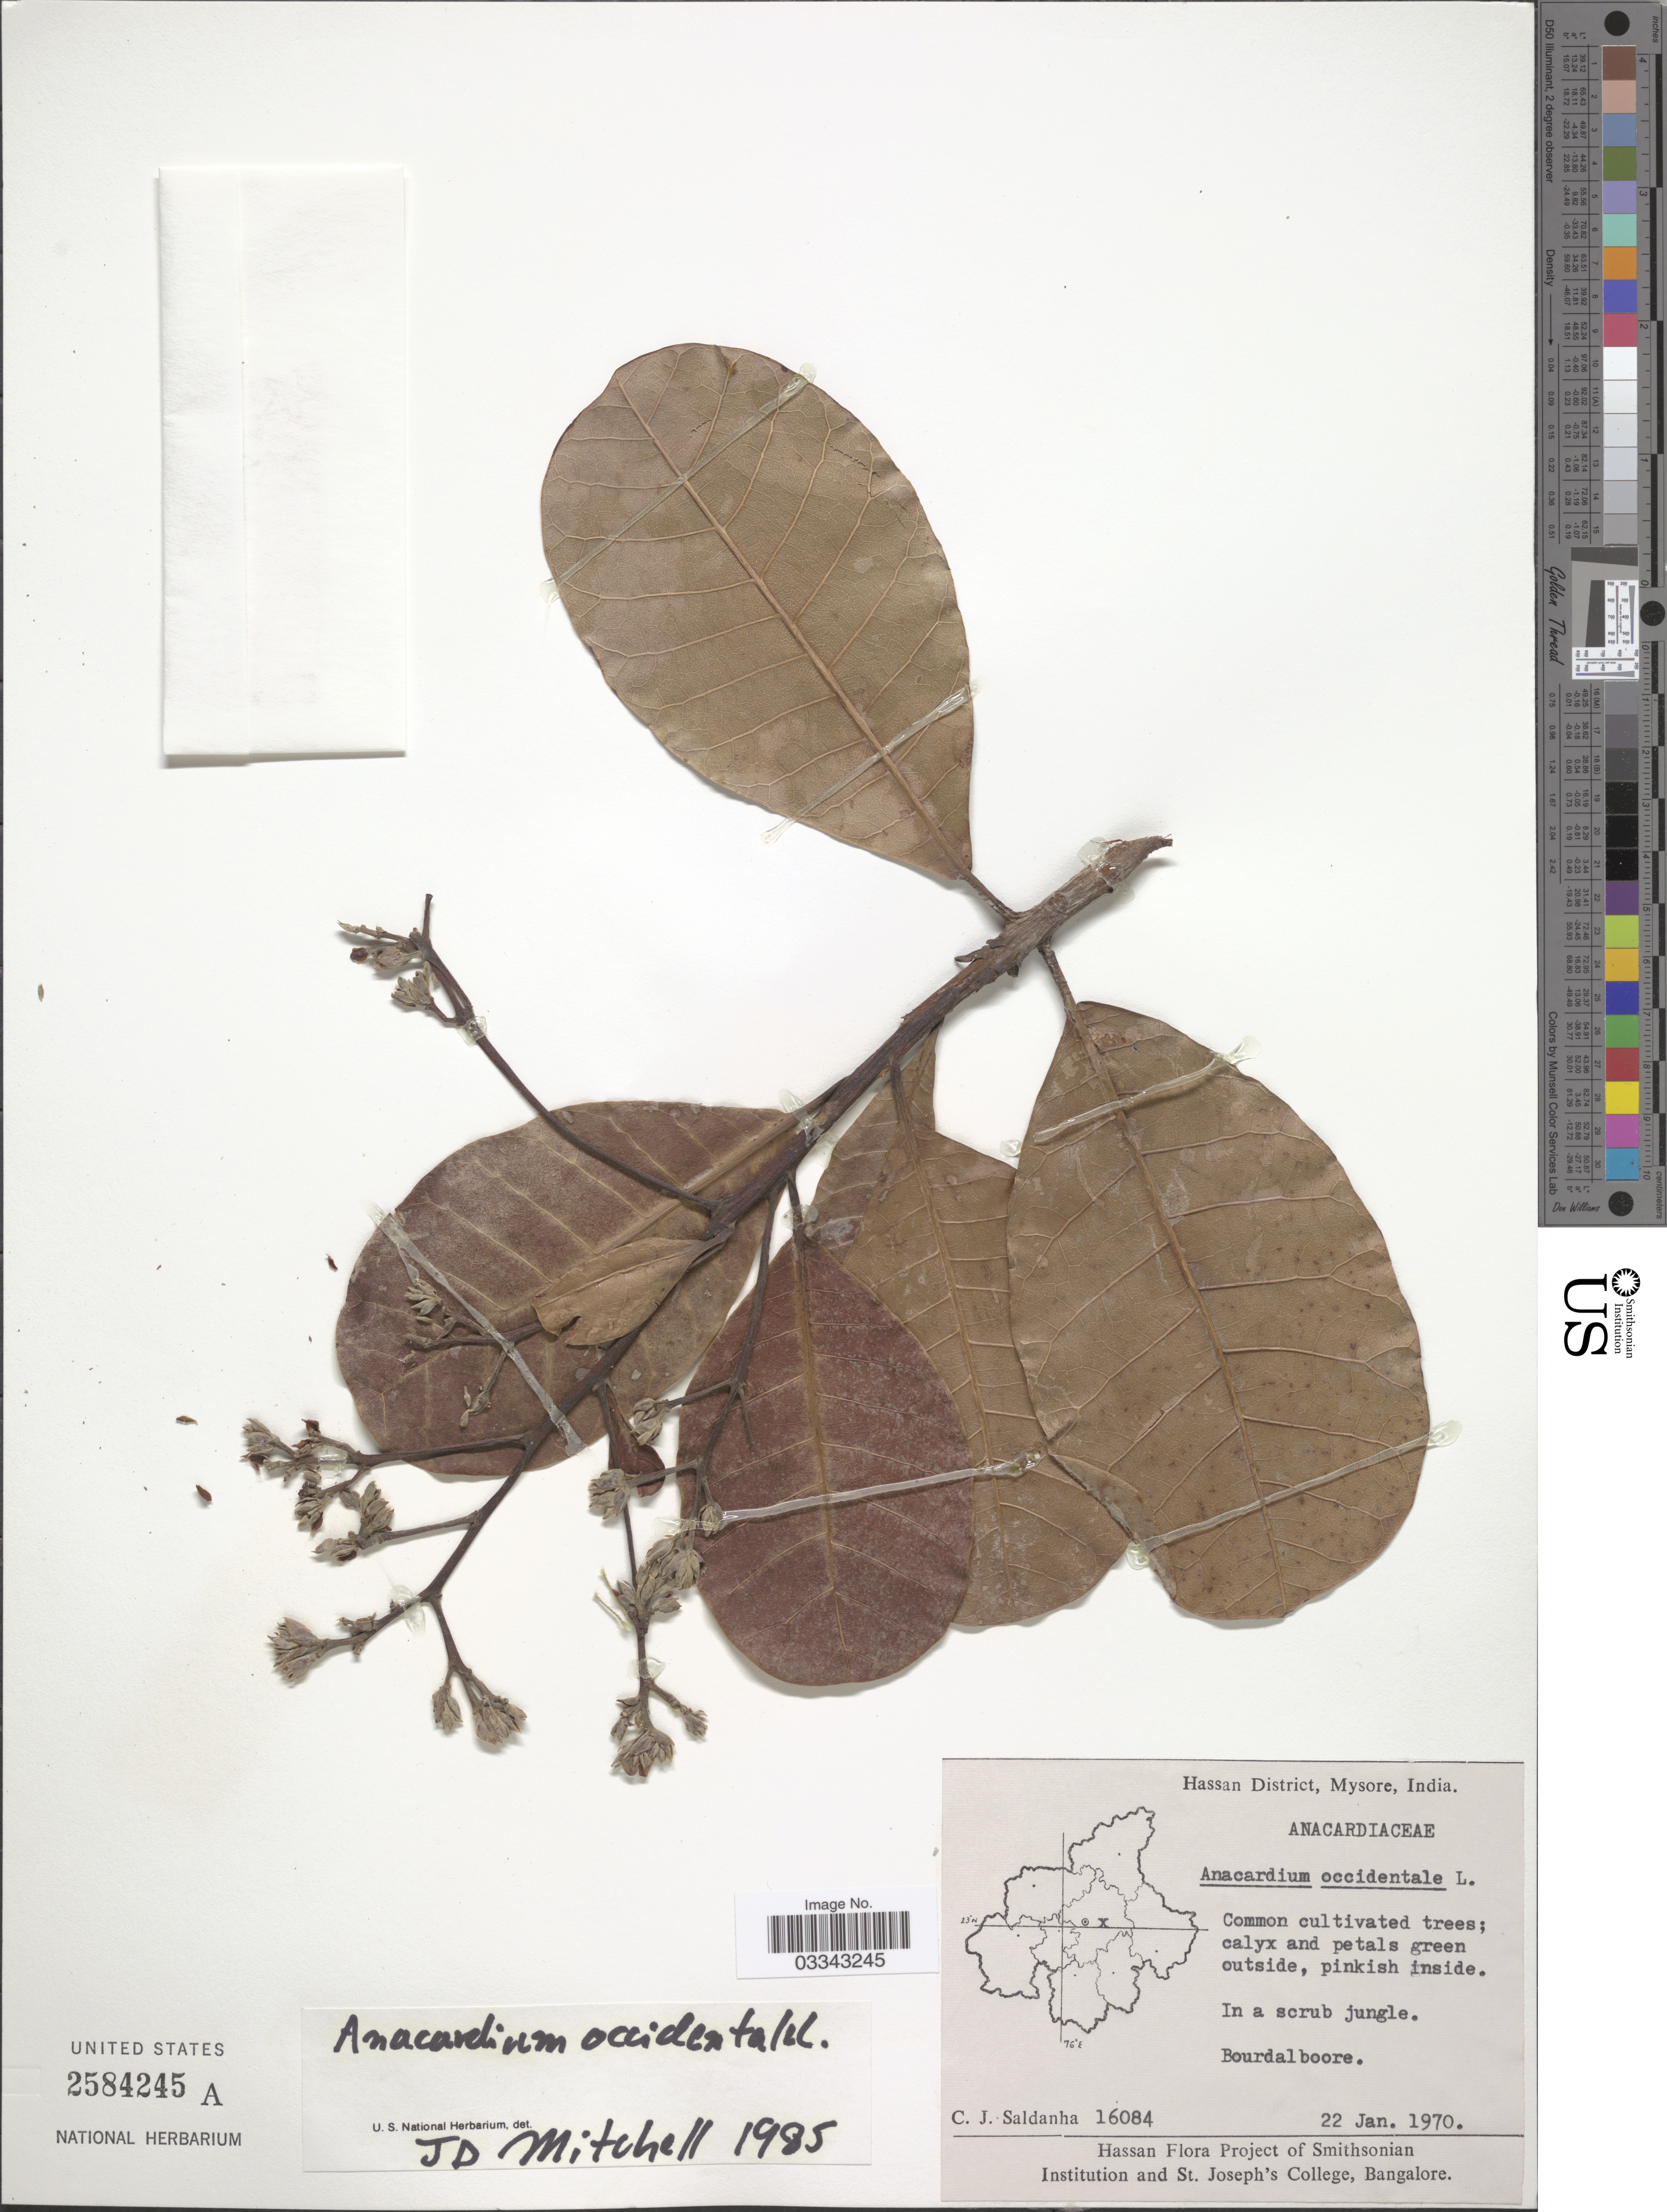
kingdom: Plantae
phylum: Tracheophyta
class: Magnoliopsida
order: Sapindales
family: Anacardiaceae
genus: Anacardium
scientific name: Anacardium occidentale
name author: L.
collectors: C. J. Saldanha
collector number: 16084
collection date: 1970-01-22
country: India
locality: Hassan District, Mysore. Bourdalboore.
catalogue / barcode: US 2584245A